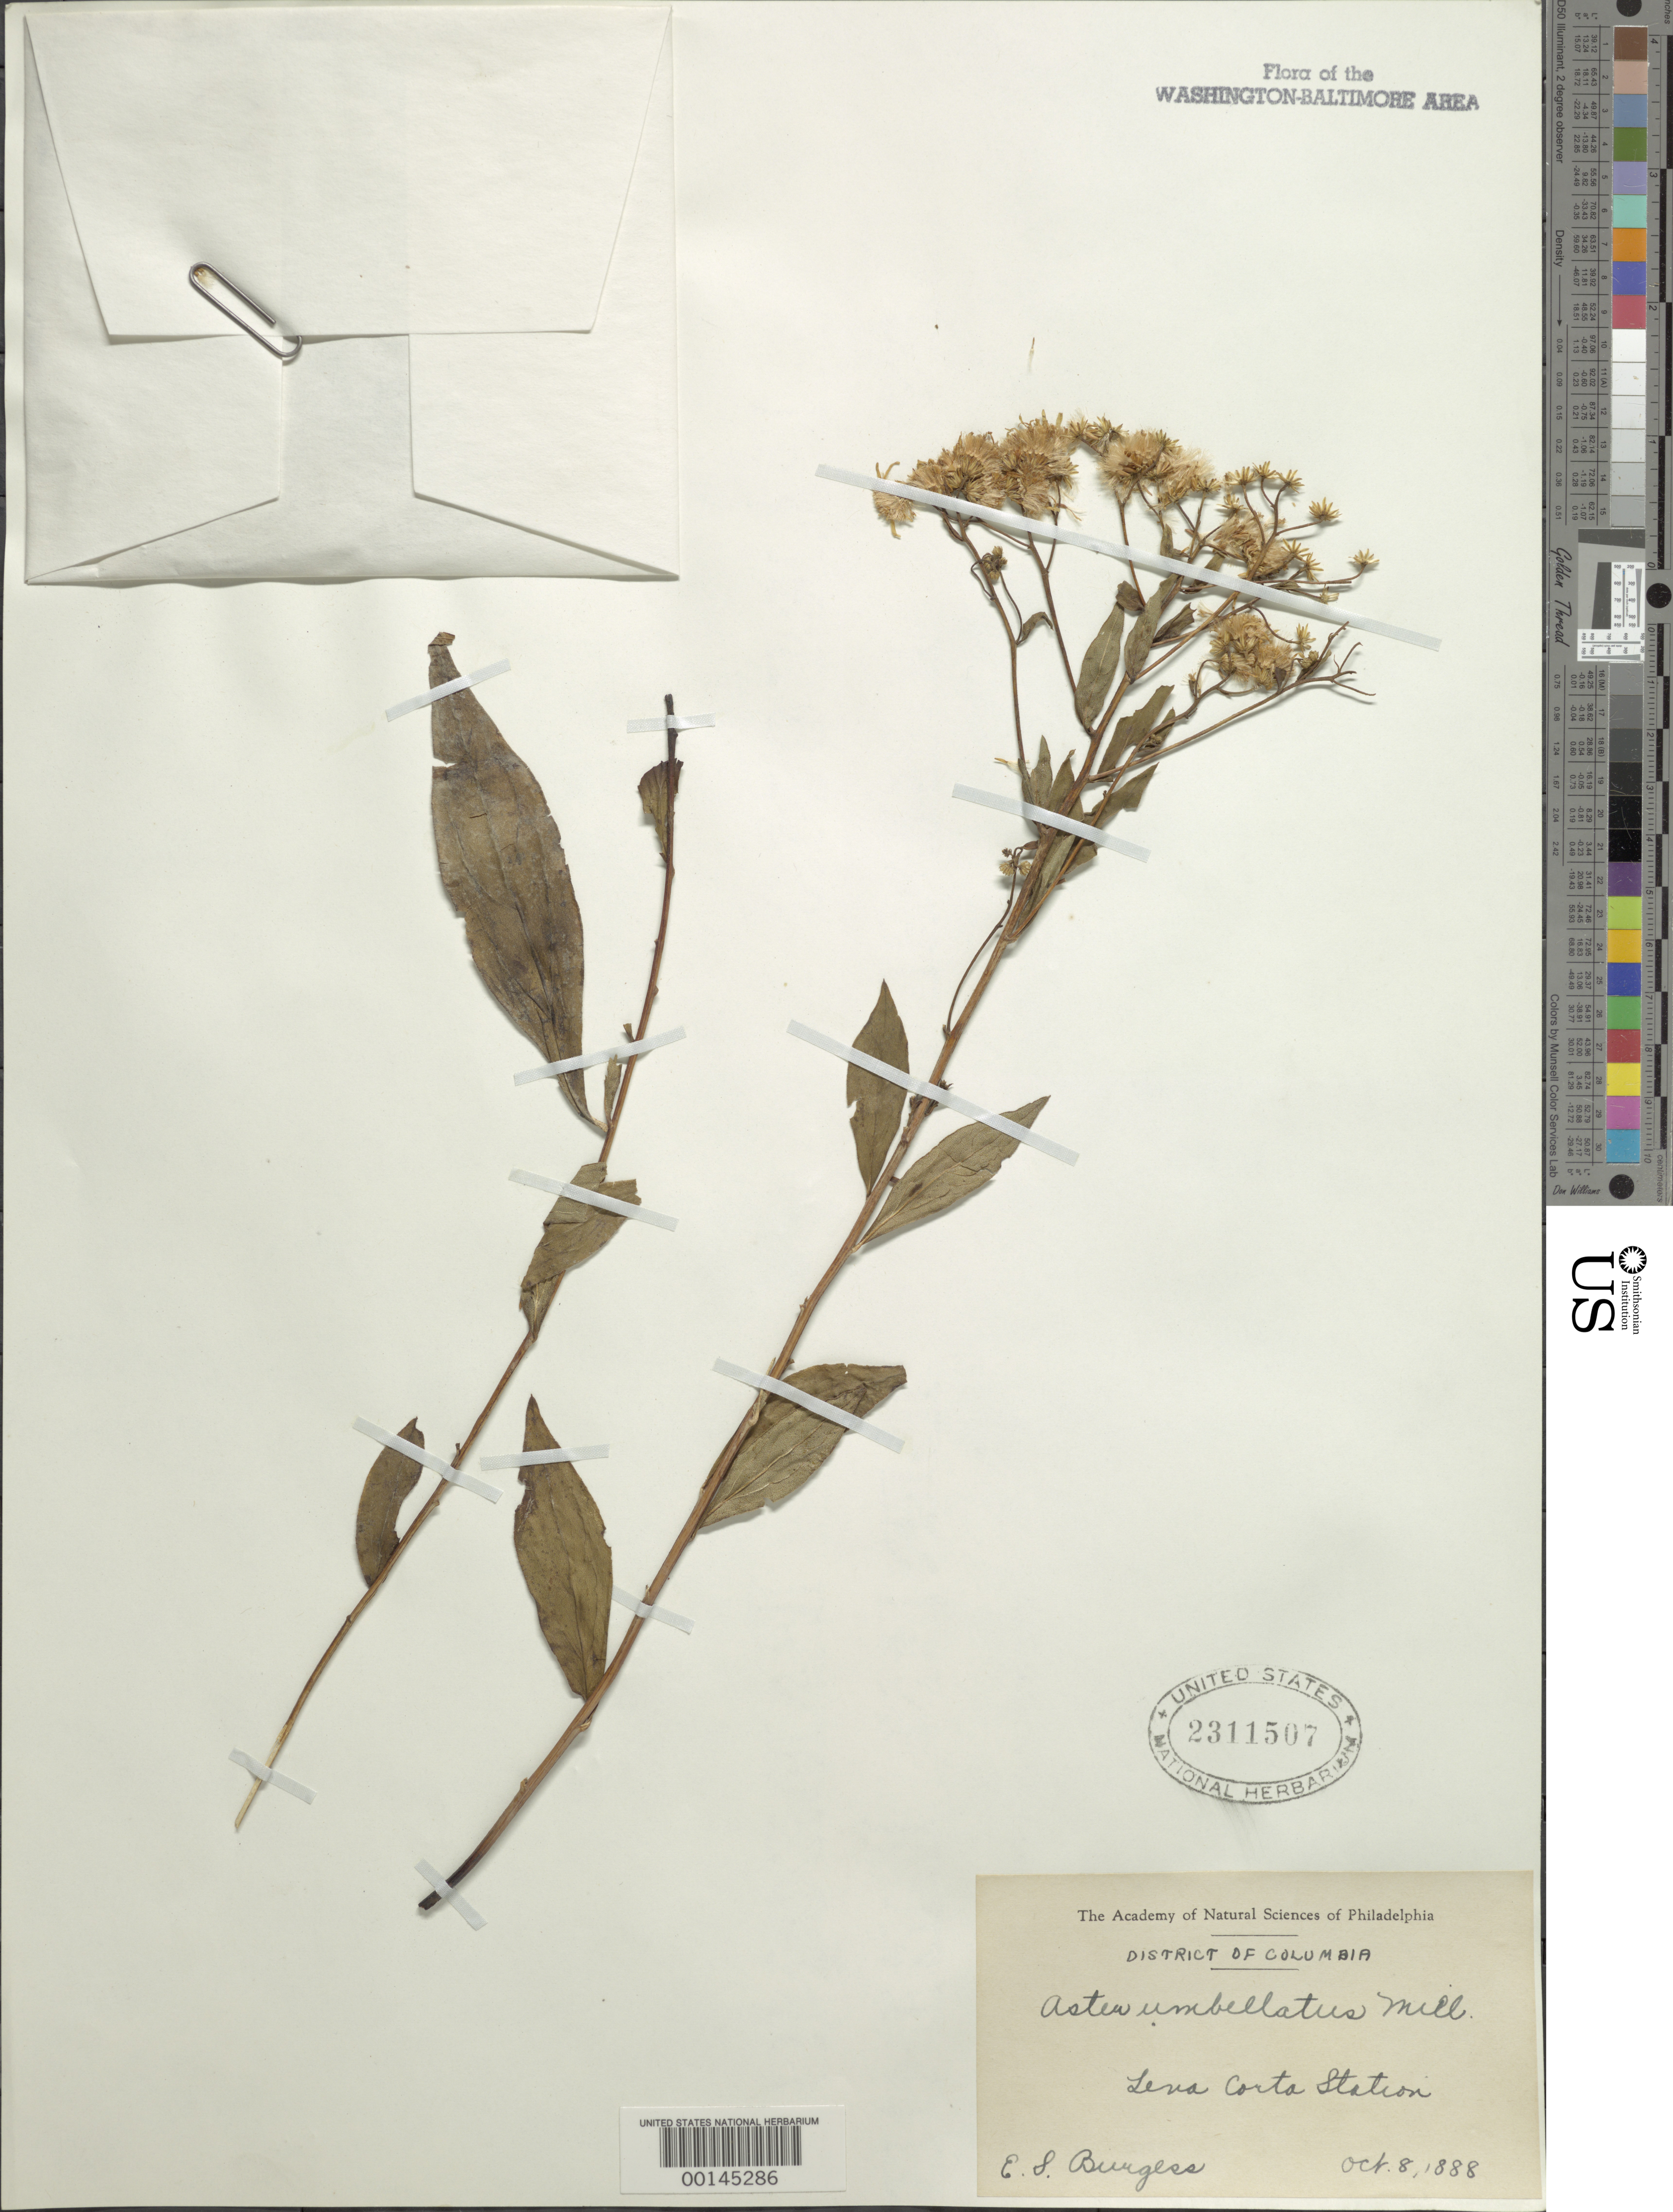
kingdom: Plantae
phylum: Tracheophyta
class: Magnoliopsida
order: Asterales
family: Asteraceae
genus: Doellingeria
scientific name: Doellingeria umbellata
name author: (Mill.) Nees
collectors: E. Burgess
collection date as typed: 08 Oct 1888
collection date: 1888-10-08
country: United States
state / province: District of Columbia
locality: Terra Cotta Station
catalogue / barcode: US 2311507